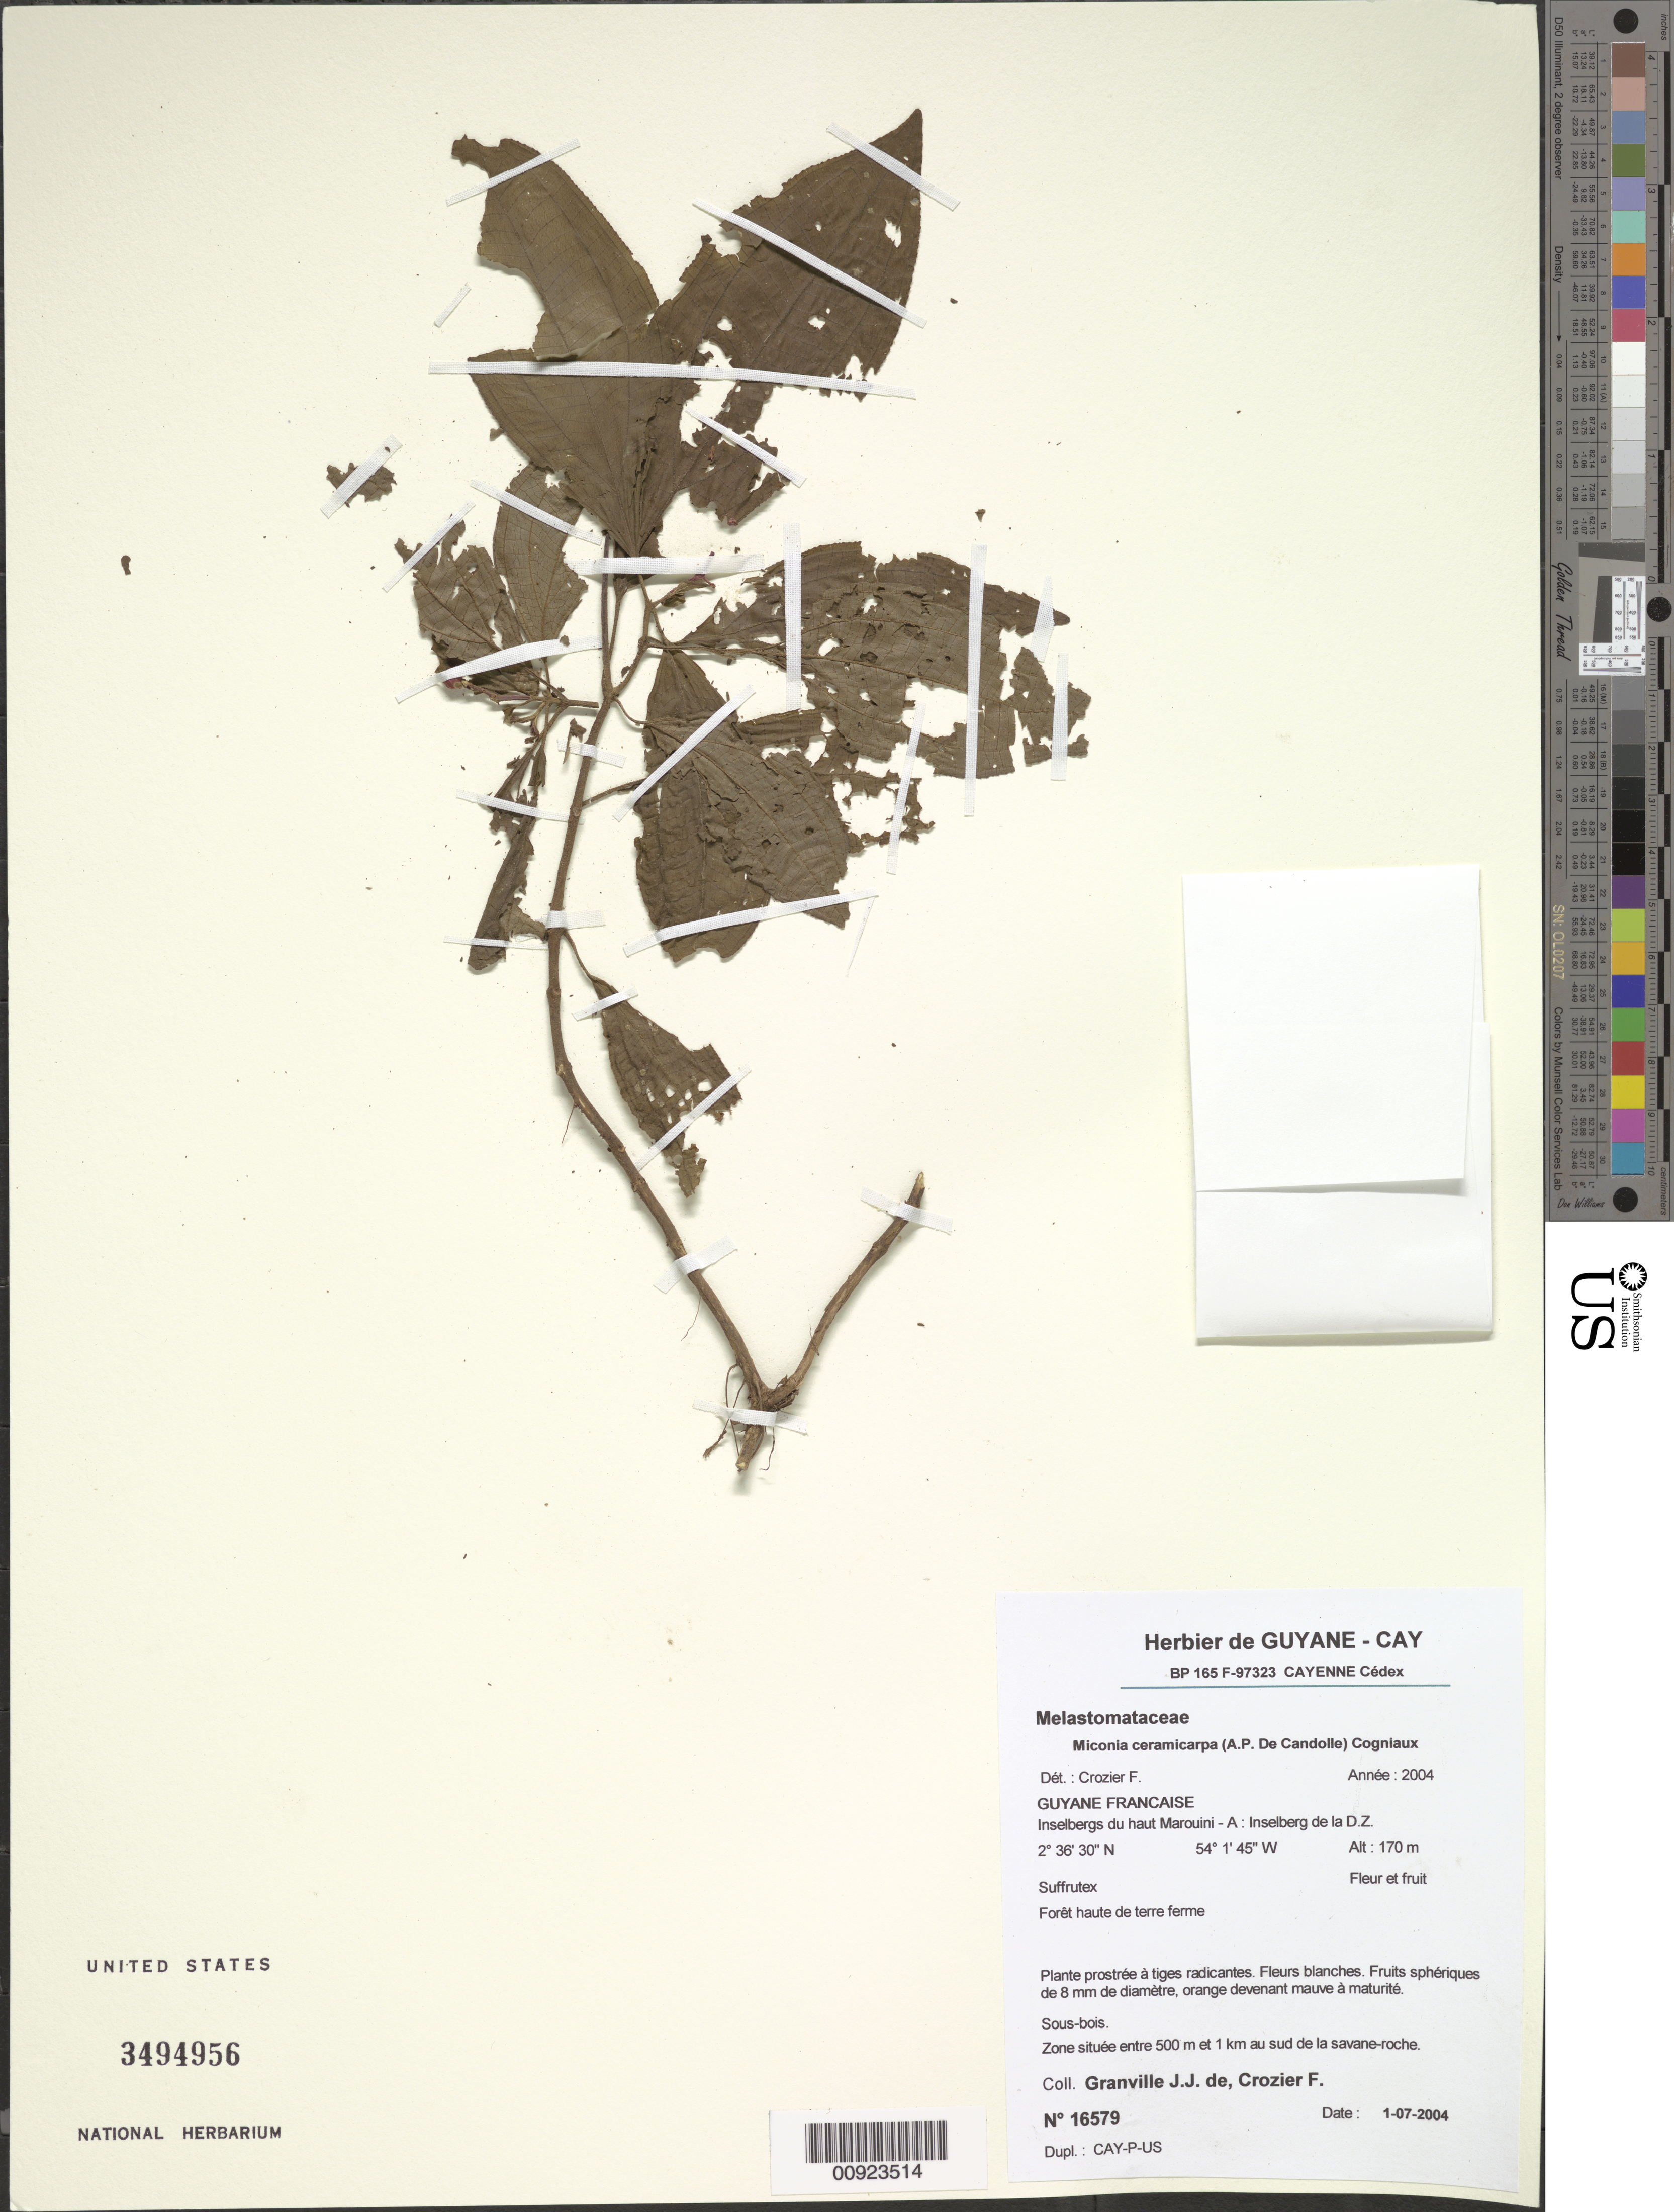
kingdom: Plantae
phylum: Tracheophyta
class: Magnoliopsida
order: Myrtales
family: Melastomataceae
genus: Miconia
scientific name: Miconia ceramicarpa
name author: (DC.) Cogn.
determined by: Crozier, F.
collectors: J.-J. de Granville & F. Crozier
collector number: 16579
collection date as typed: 1-Jul-04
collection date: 2004-07-01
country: French Guiana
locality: Haut Marouini-A; Inselberg de la D.Z.; zone situee entre 500m et 1km au sud de la savane-roche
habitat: Foret haute de terre ferme; sous-bois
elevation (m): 170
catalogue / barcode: US 3494956